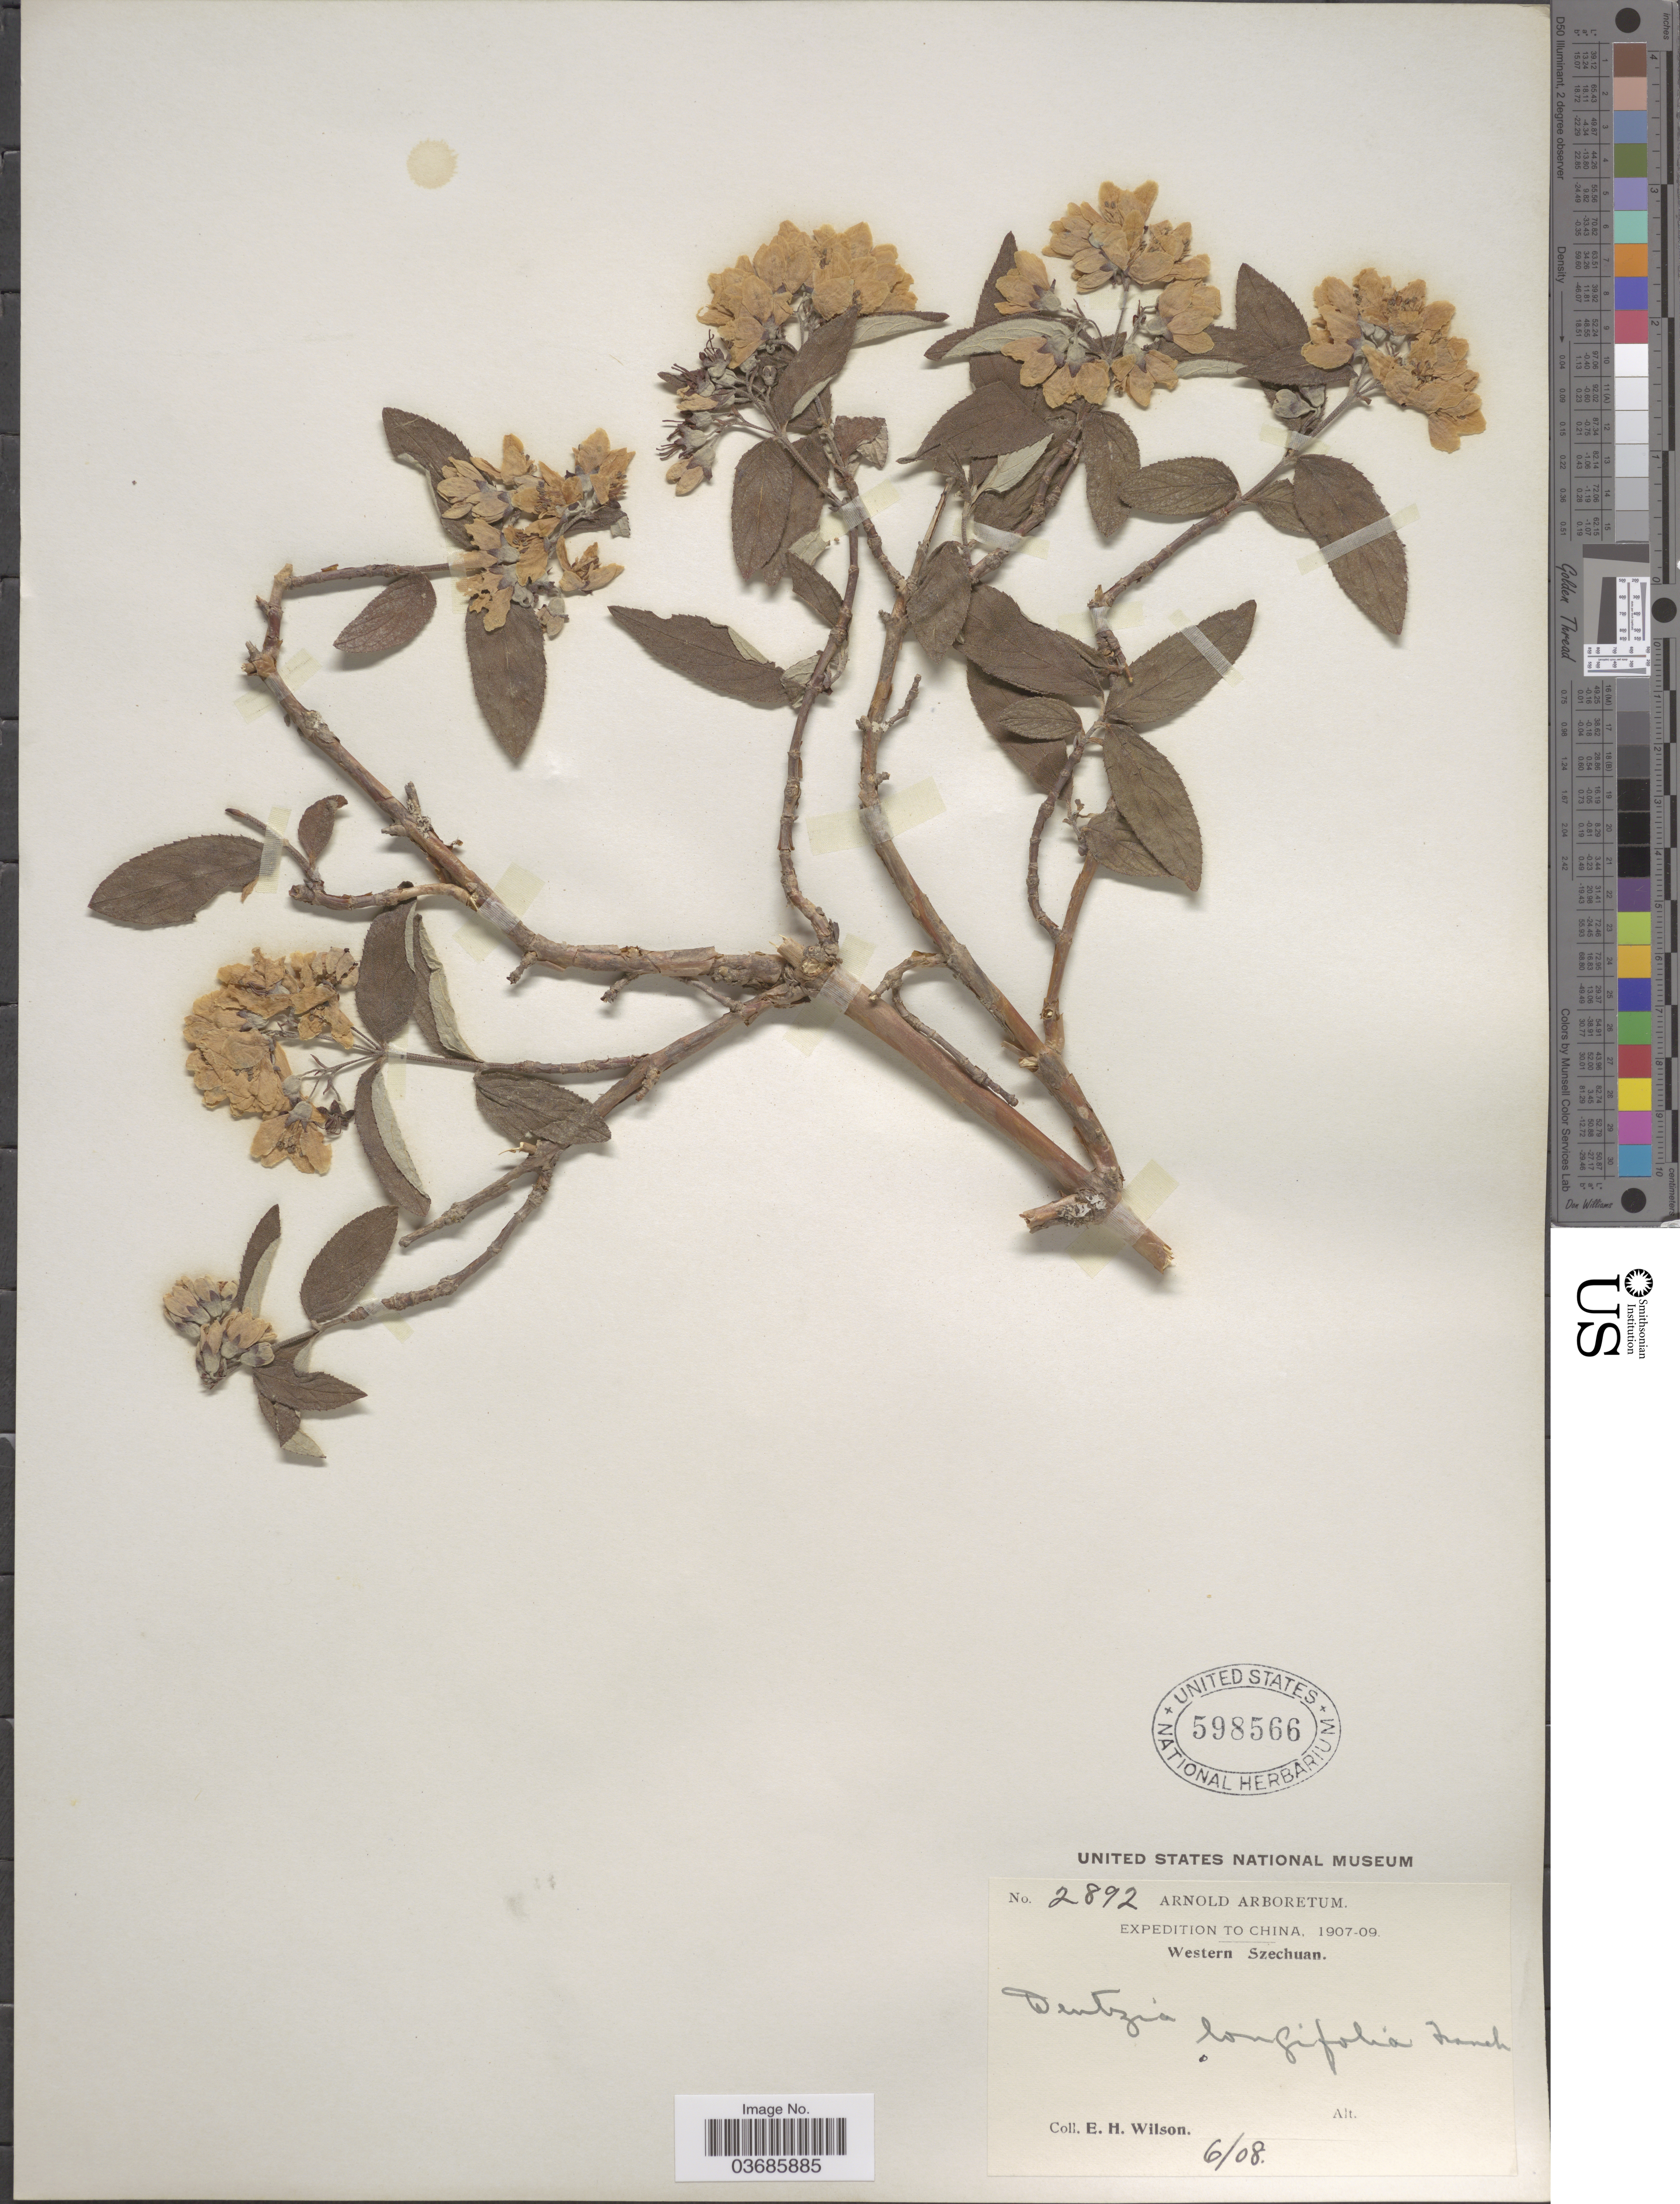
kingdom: Plantae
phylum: Tracheophyta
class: Magnoliopsida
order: Cornales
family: Hydrangeaceae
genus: Deutzia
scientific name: Deutzia longifolia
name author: Franch.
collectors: E. Wilson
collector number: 2892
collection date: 1908-06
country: China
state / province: Sichuan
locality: Expedition to China, 1907-09. Western Szechuan.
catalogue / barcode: US 598566